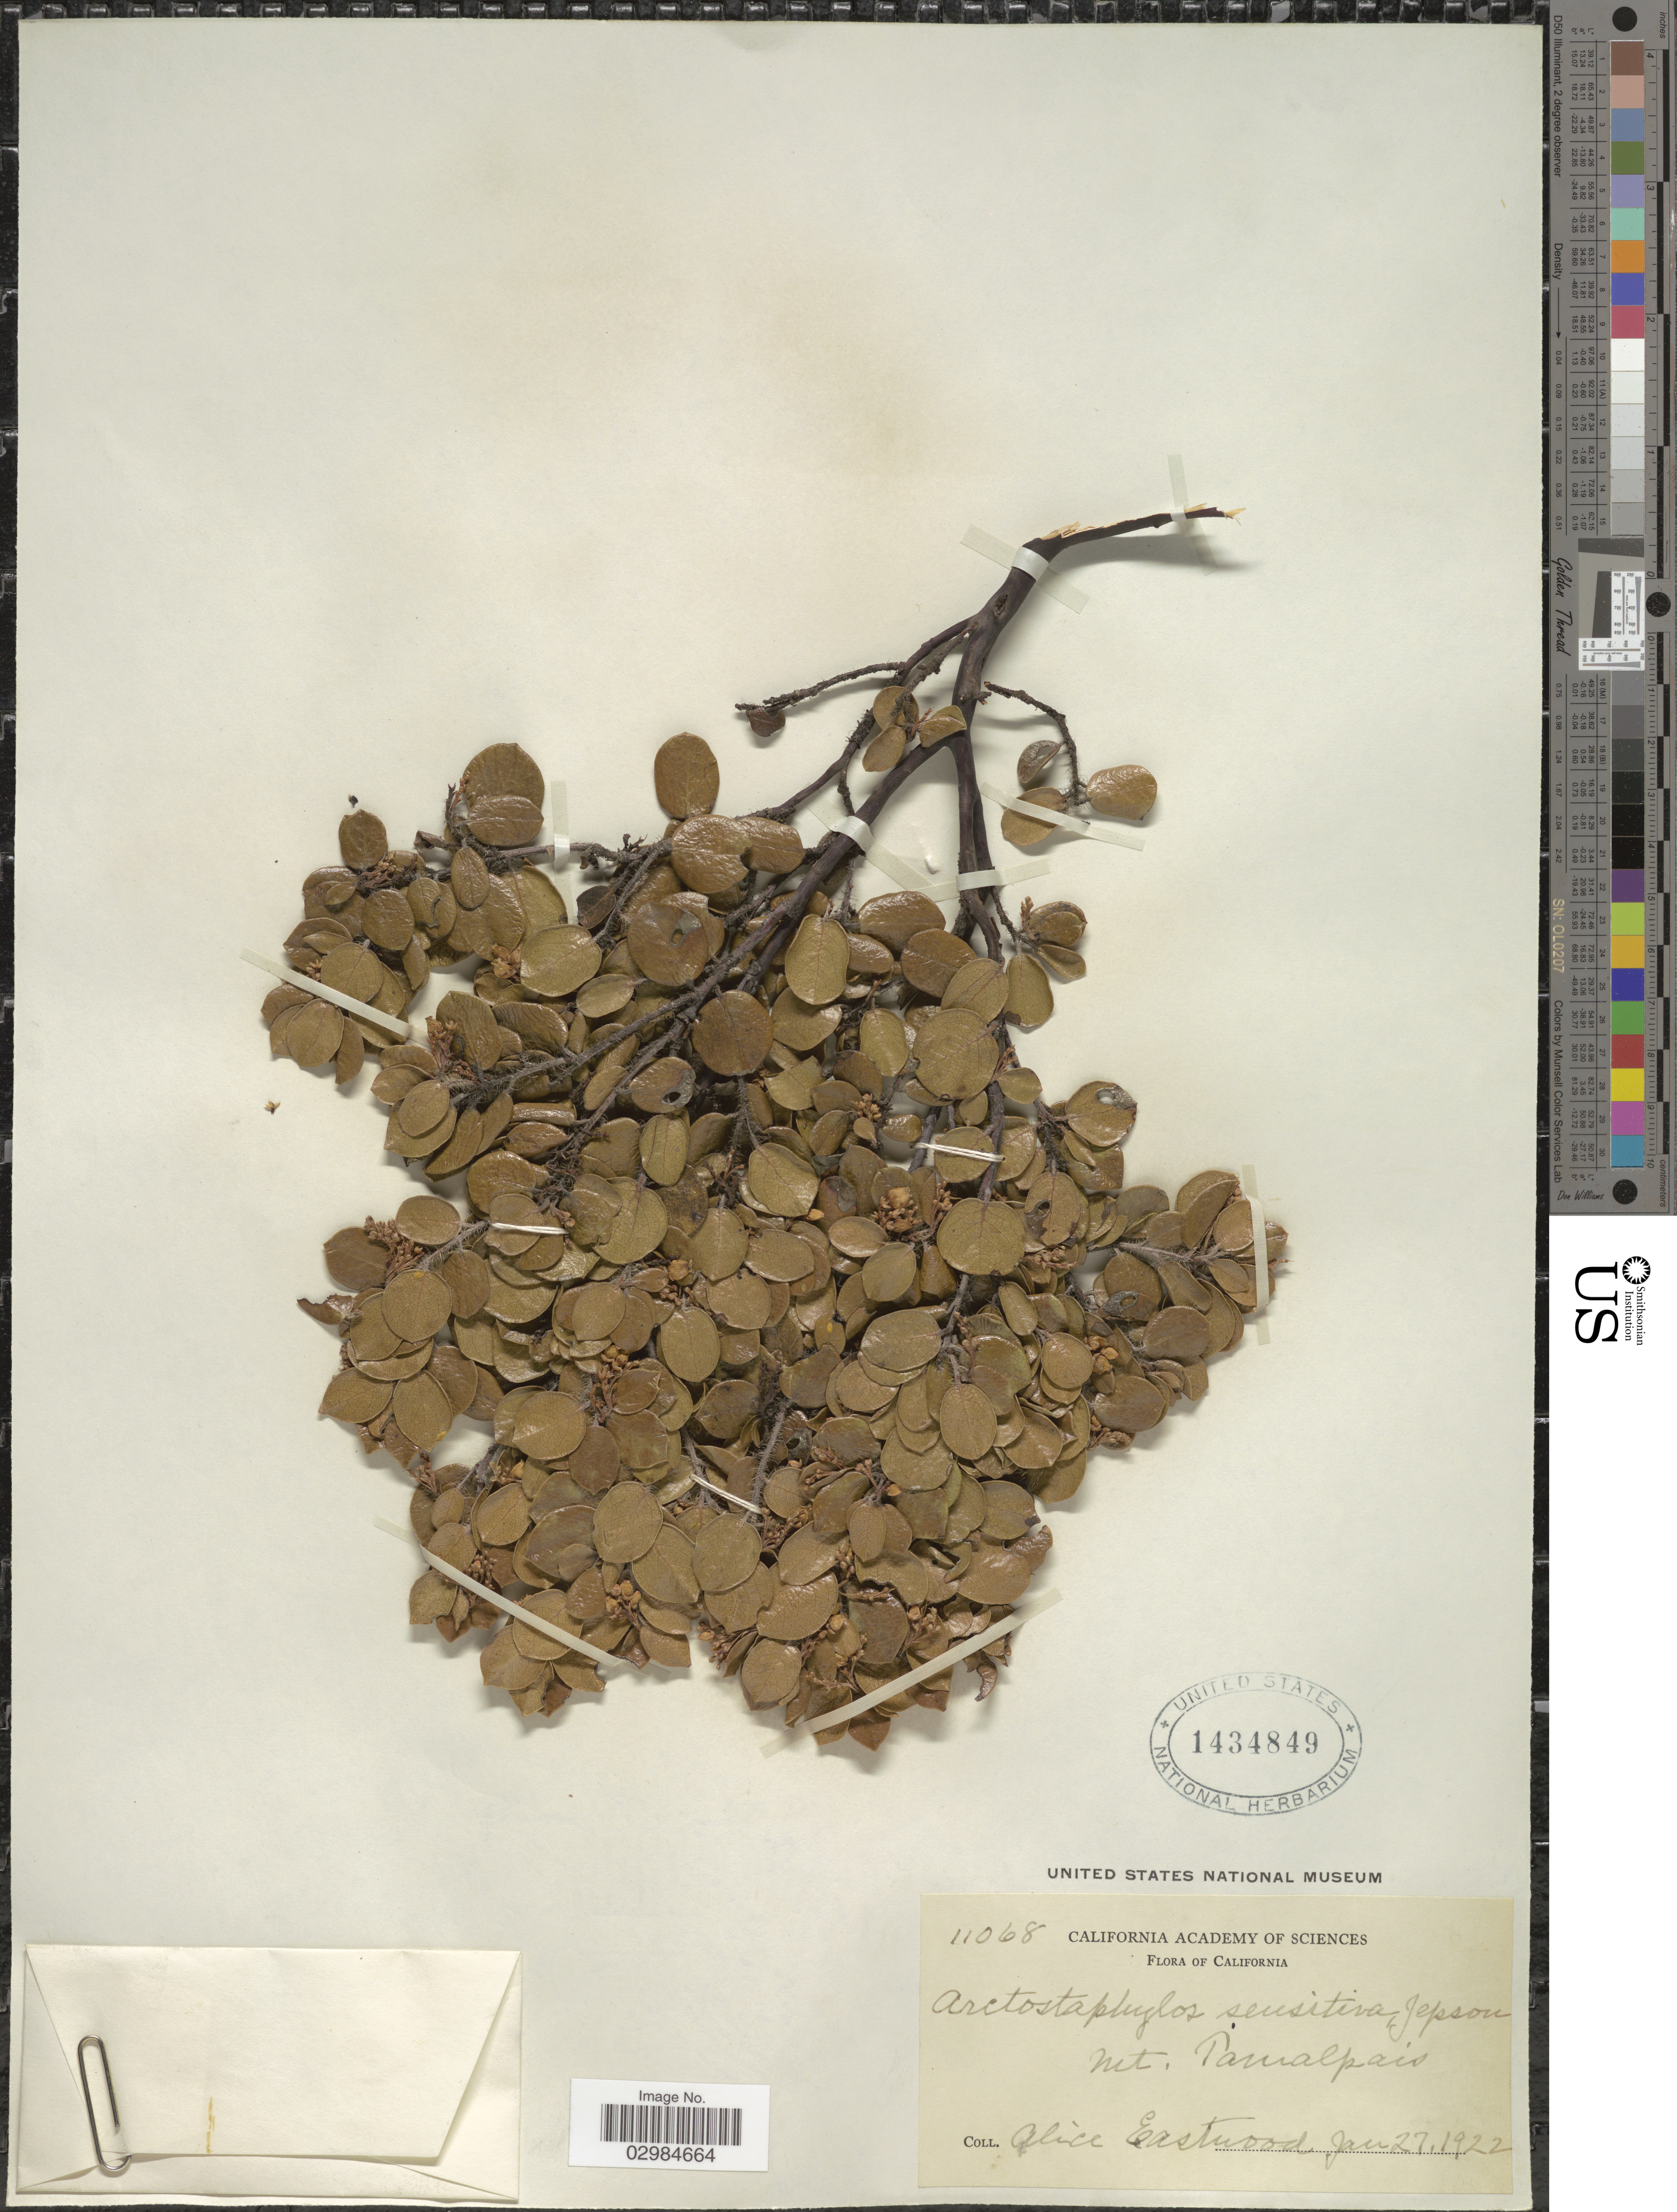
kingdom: Plantae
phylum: Tracheophyta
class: Magnoliopsida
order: Ericales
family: Ericaceae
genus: Arctostaphylos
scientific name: Arctostaphylos sensitiva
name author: Jeps.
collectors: A. Eastwood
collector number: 11068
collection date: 1922-01-27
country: United States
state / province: California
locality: Mt. Tamalpais.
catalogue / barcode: US 1434849